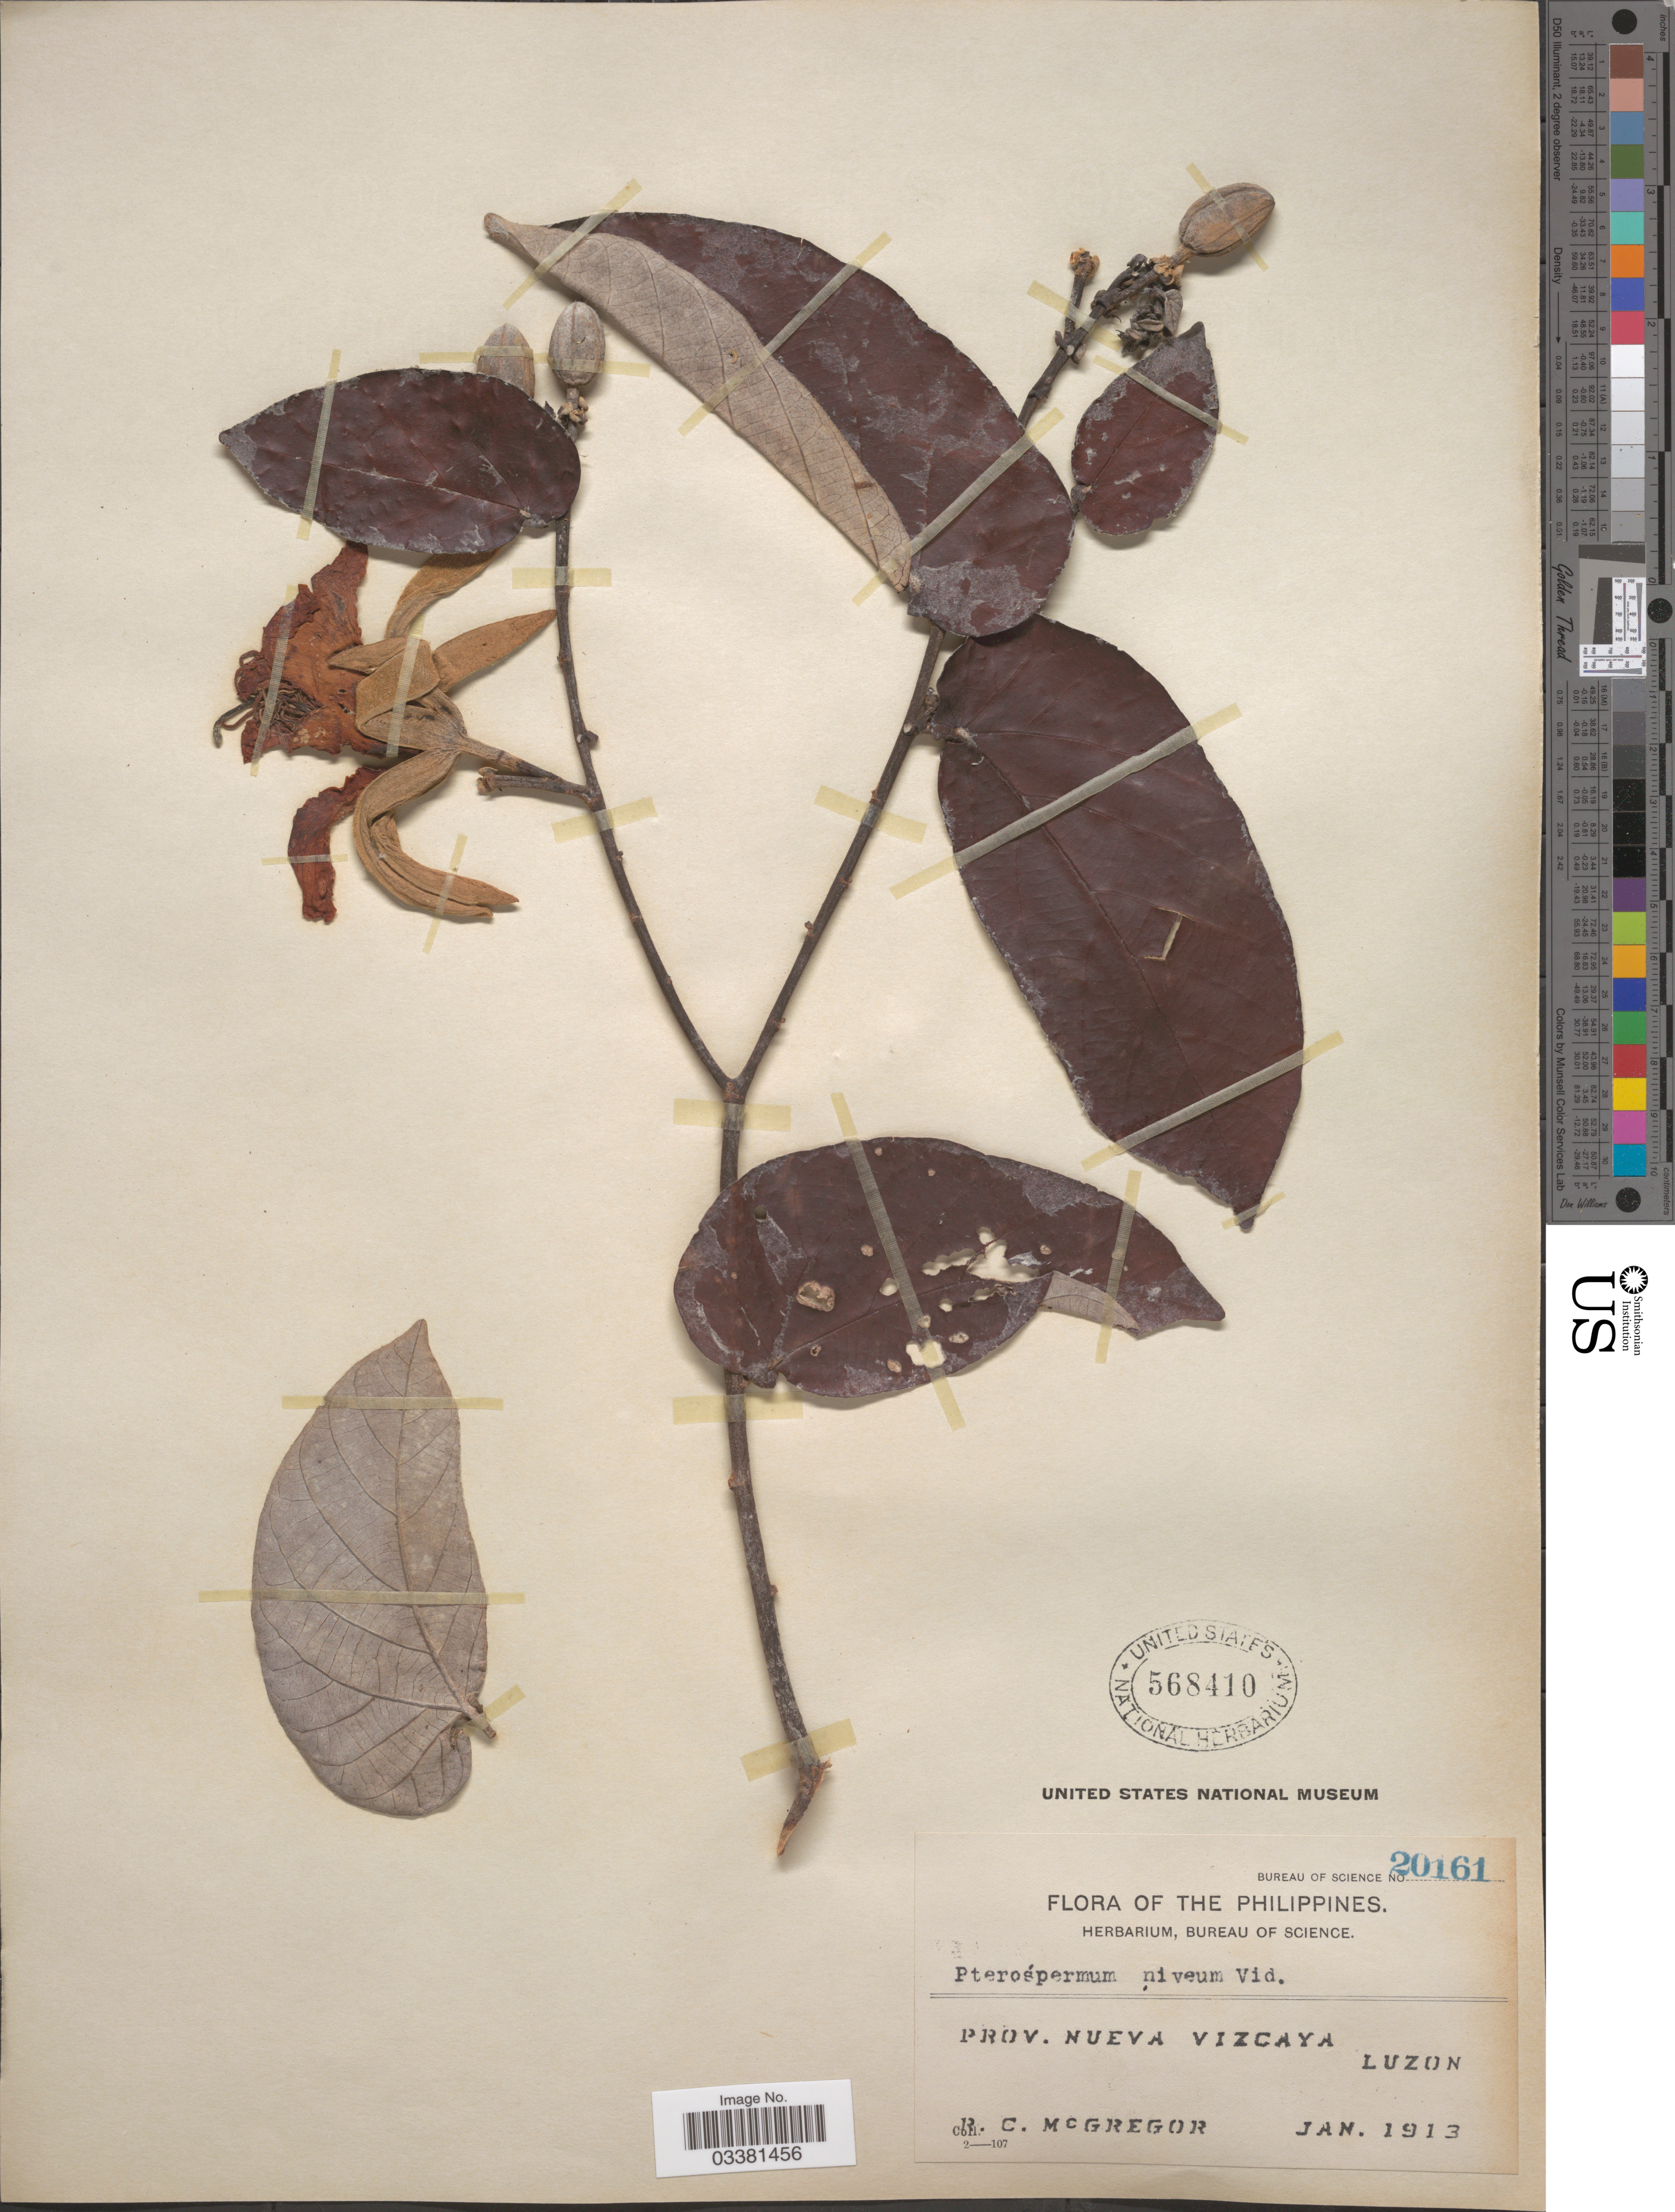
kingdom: Plantae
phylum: Tracheophyta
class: Magnoliopsida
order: Malvales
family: Malvaceae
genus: Pterospermum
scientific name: Pterospermum niveum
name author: S. Vidal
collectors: R. C. McGregor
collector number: Bureau of Science 20161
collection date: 1913-01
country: Philippines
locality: Prov. Nueva Vizcaya, Luzon.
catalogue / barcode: US 568410